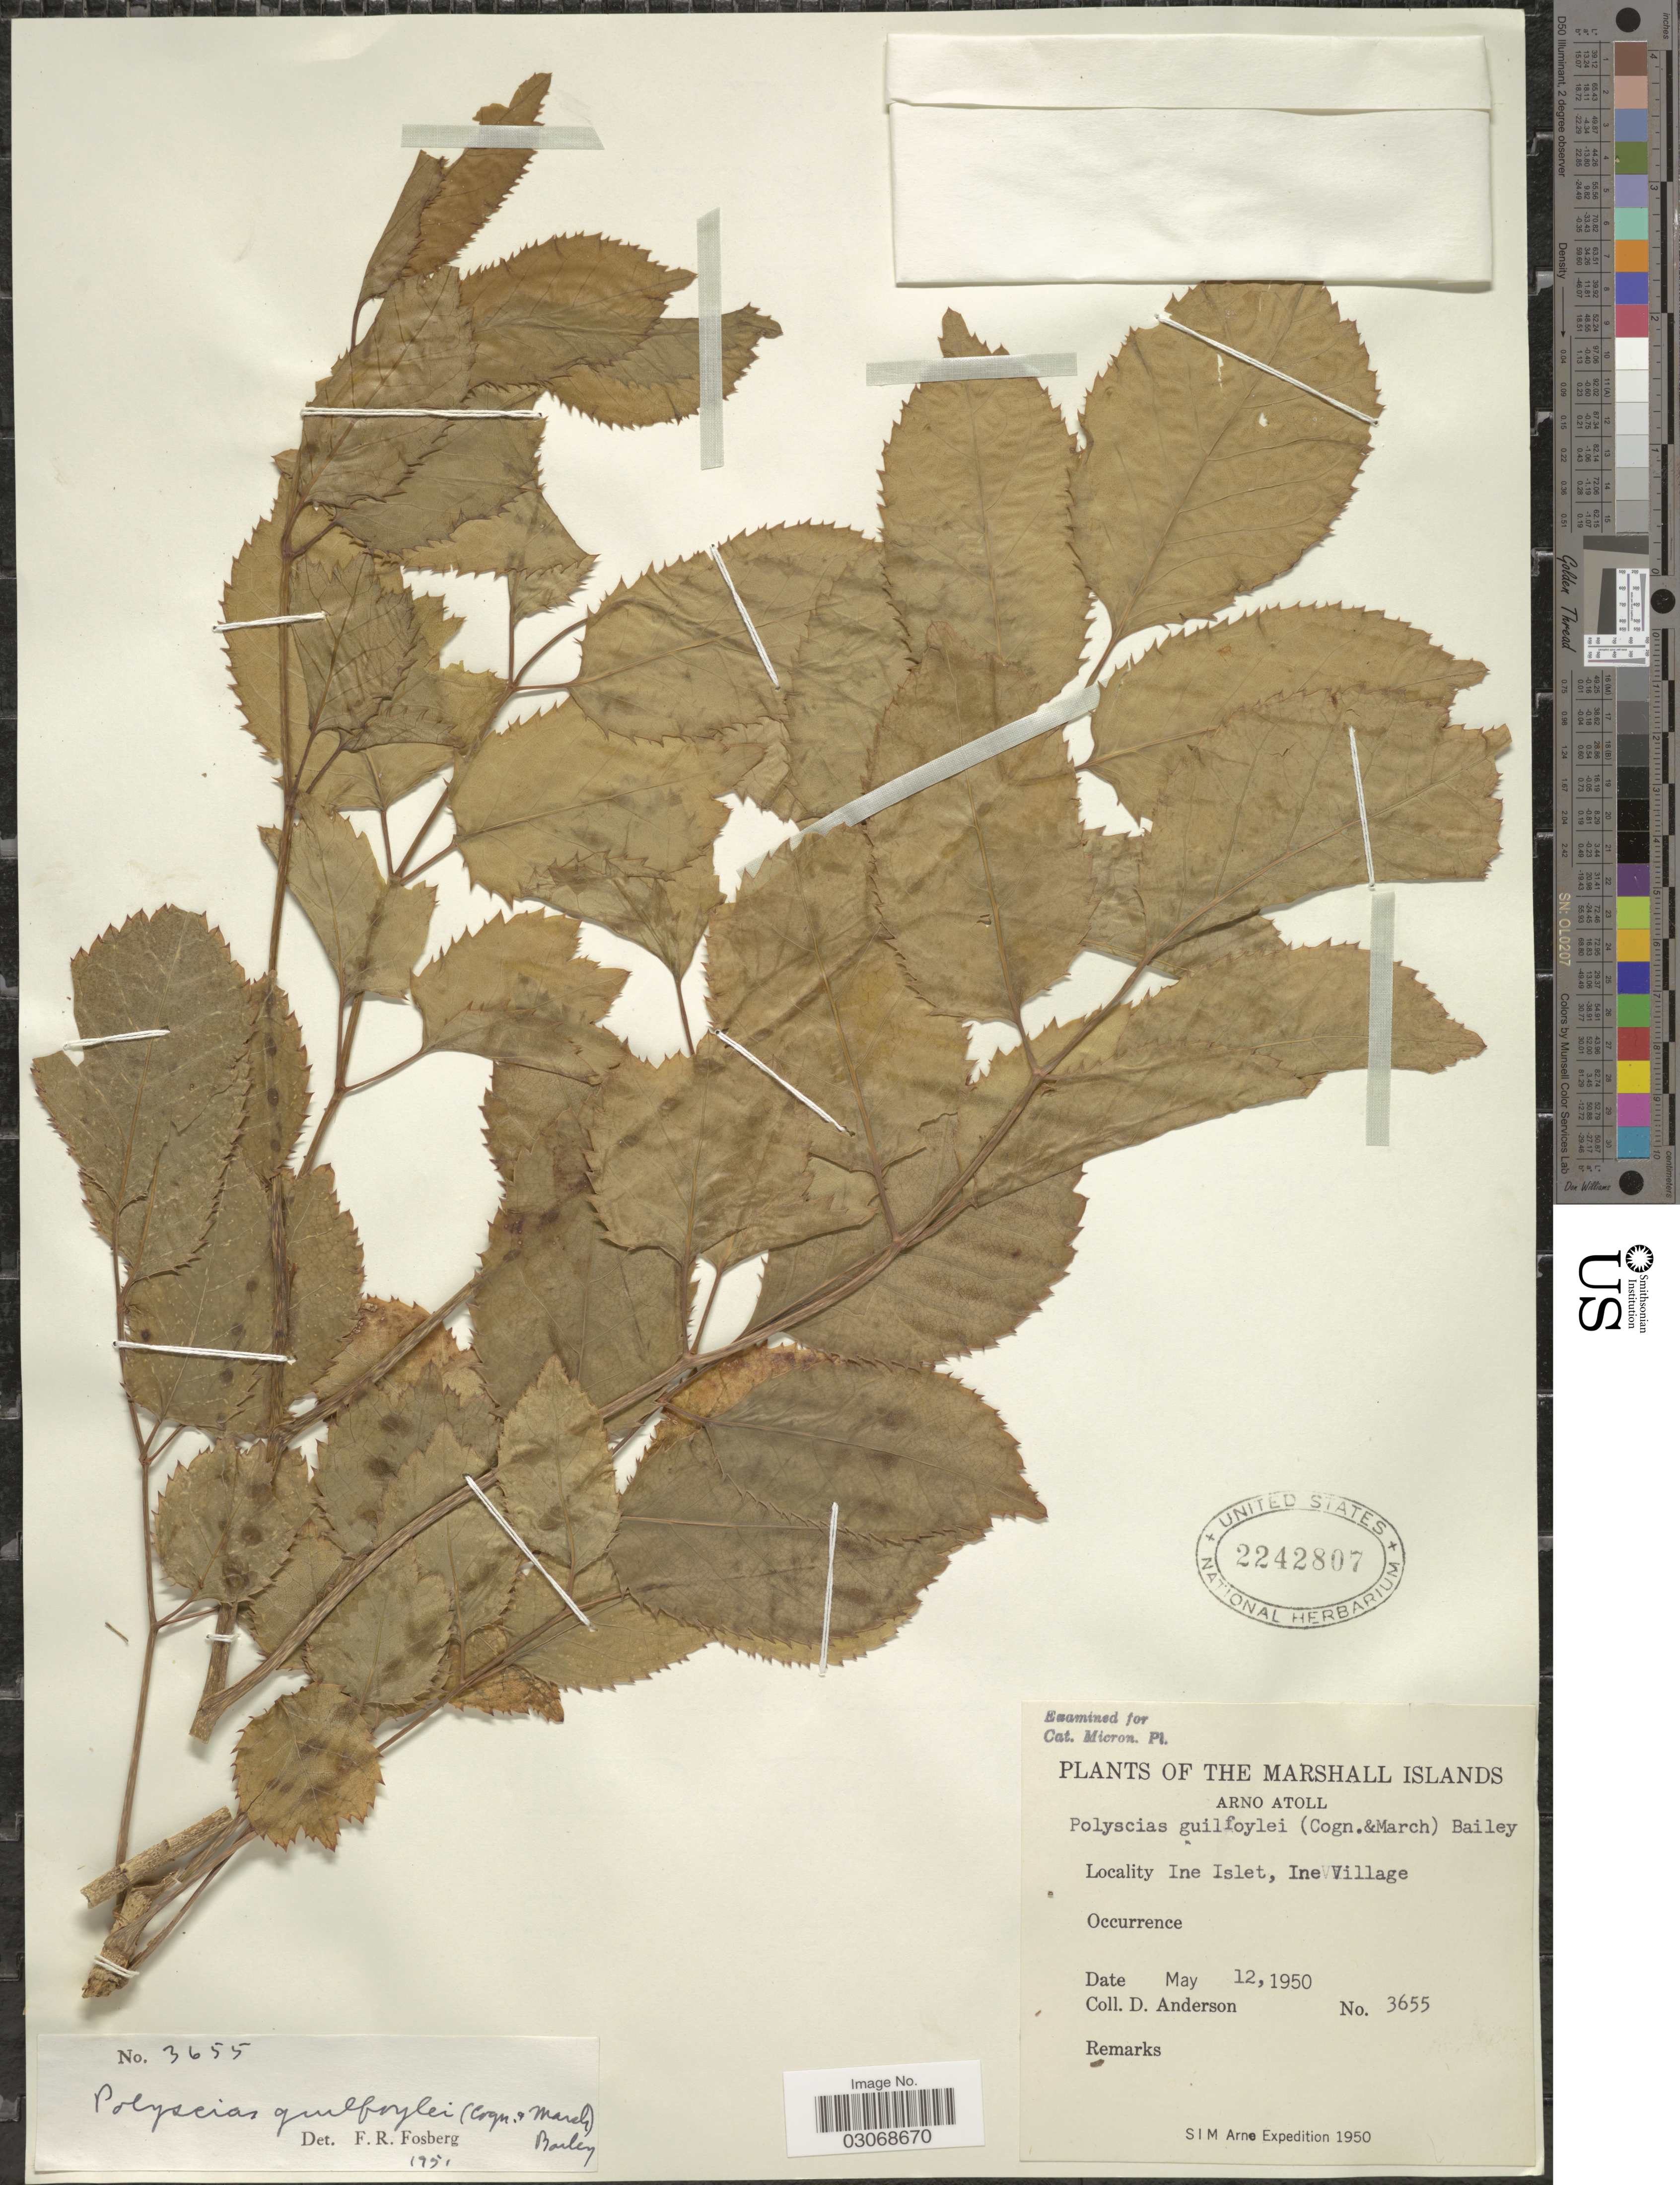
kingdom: Plantae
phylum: Tracheophyta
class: Magnoliopsida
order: Apiales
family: Araliaceae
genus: Polyscias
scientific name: Polyscias guilfoylei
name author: (W. Bull) L.H. Bailey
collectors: D. Anderson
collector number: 3655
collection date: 1950-05-12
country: Marshall Islands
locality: The Marshall Islands, Arno Atoll, Ine Islet, Ine Village.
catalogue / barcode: US 2242807